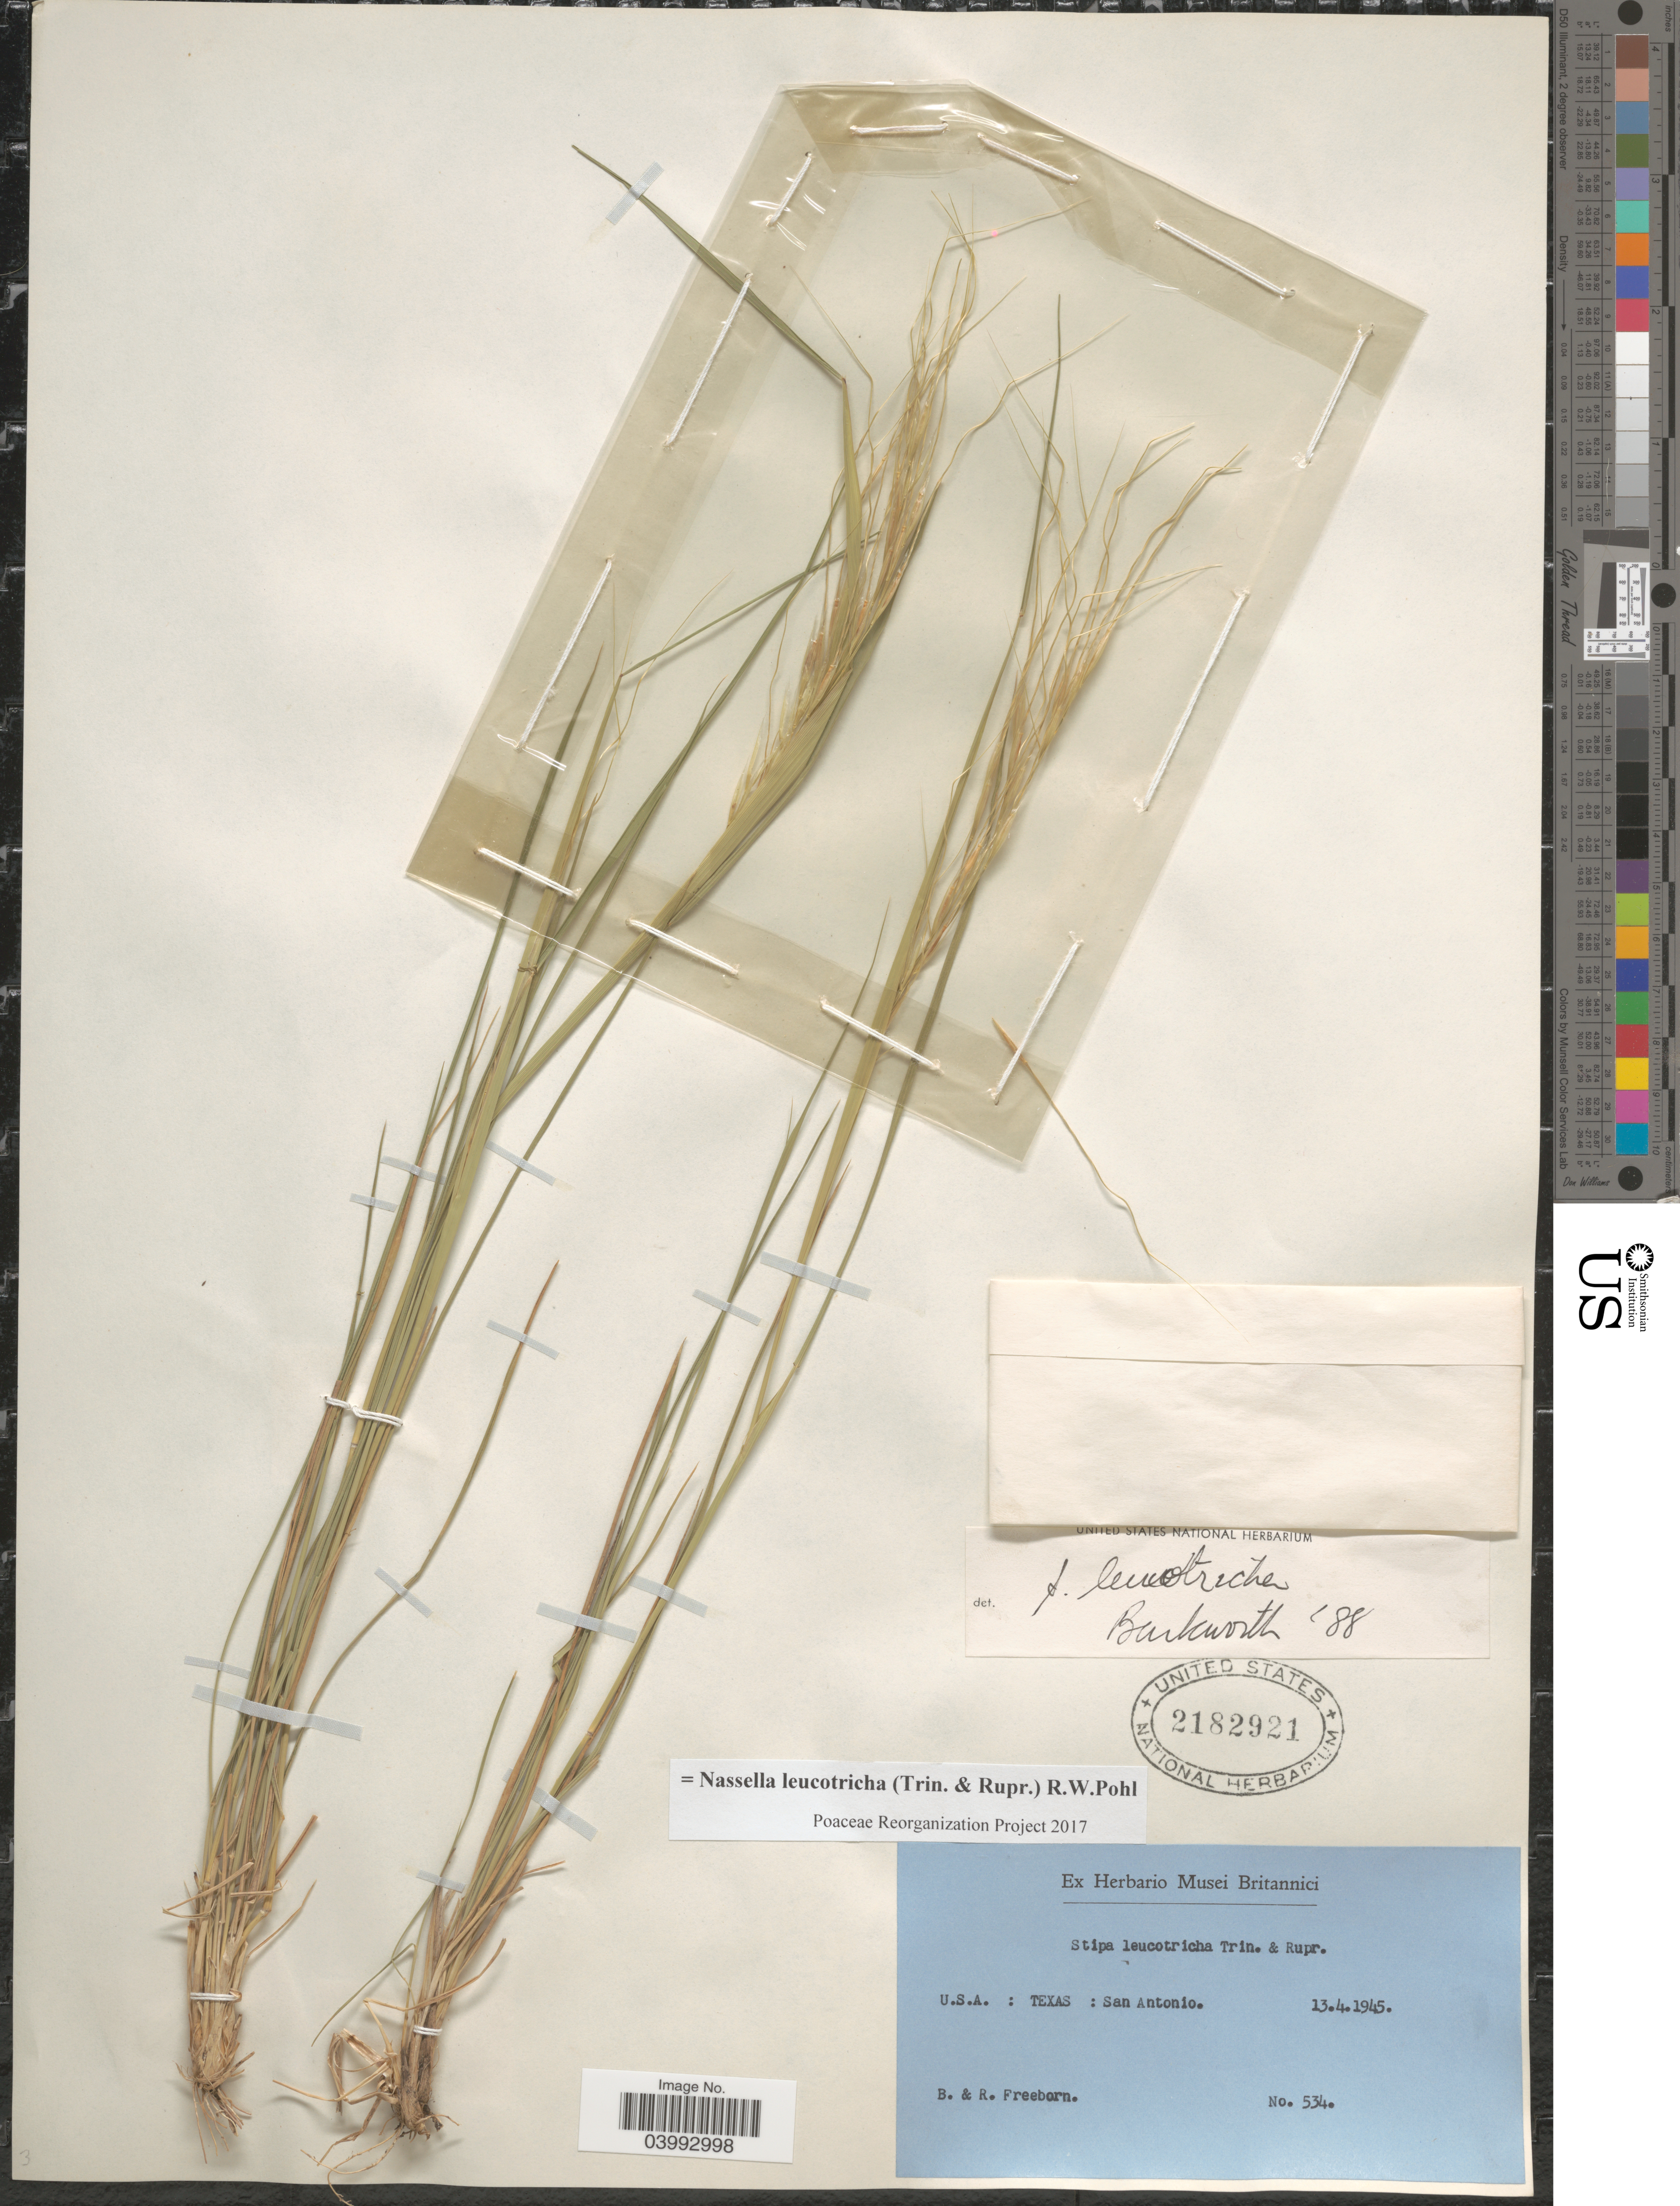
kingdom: Plantae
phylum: Tracheophyta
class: Liliopsida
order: Poales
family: Poaceae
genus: Nassella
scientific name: Nassella leucotricha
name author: (Trin. & Rupr.) R.W. Pohl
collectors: B. Freeborn & R. Freeborn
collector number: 534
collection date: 1945-04-13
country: United States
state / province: Texas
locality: San Antonio.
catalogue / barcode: US 2182921